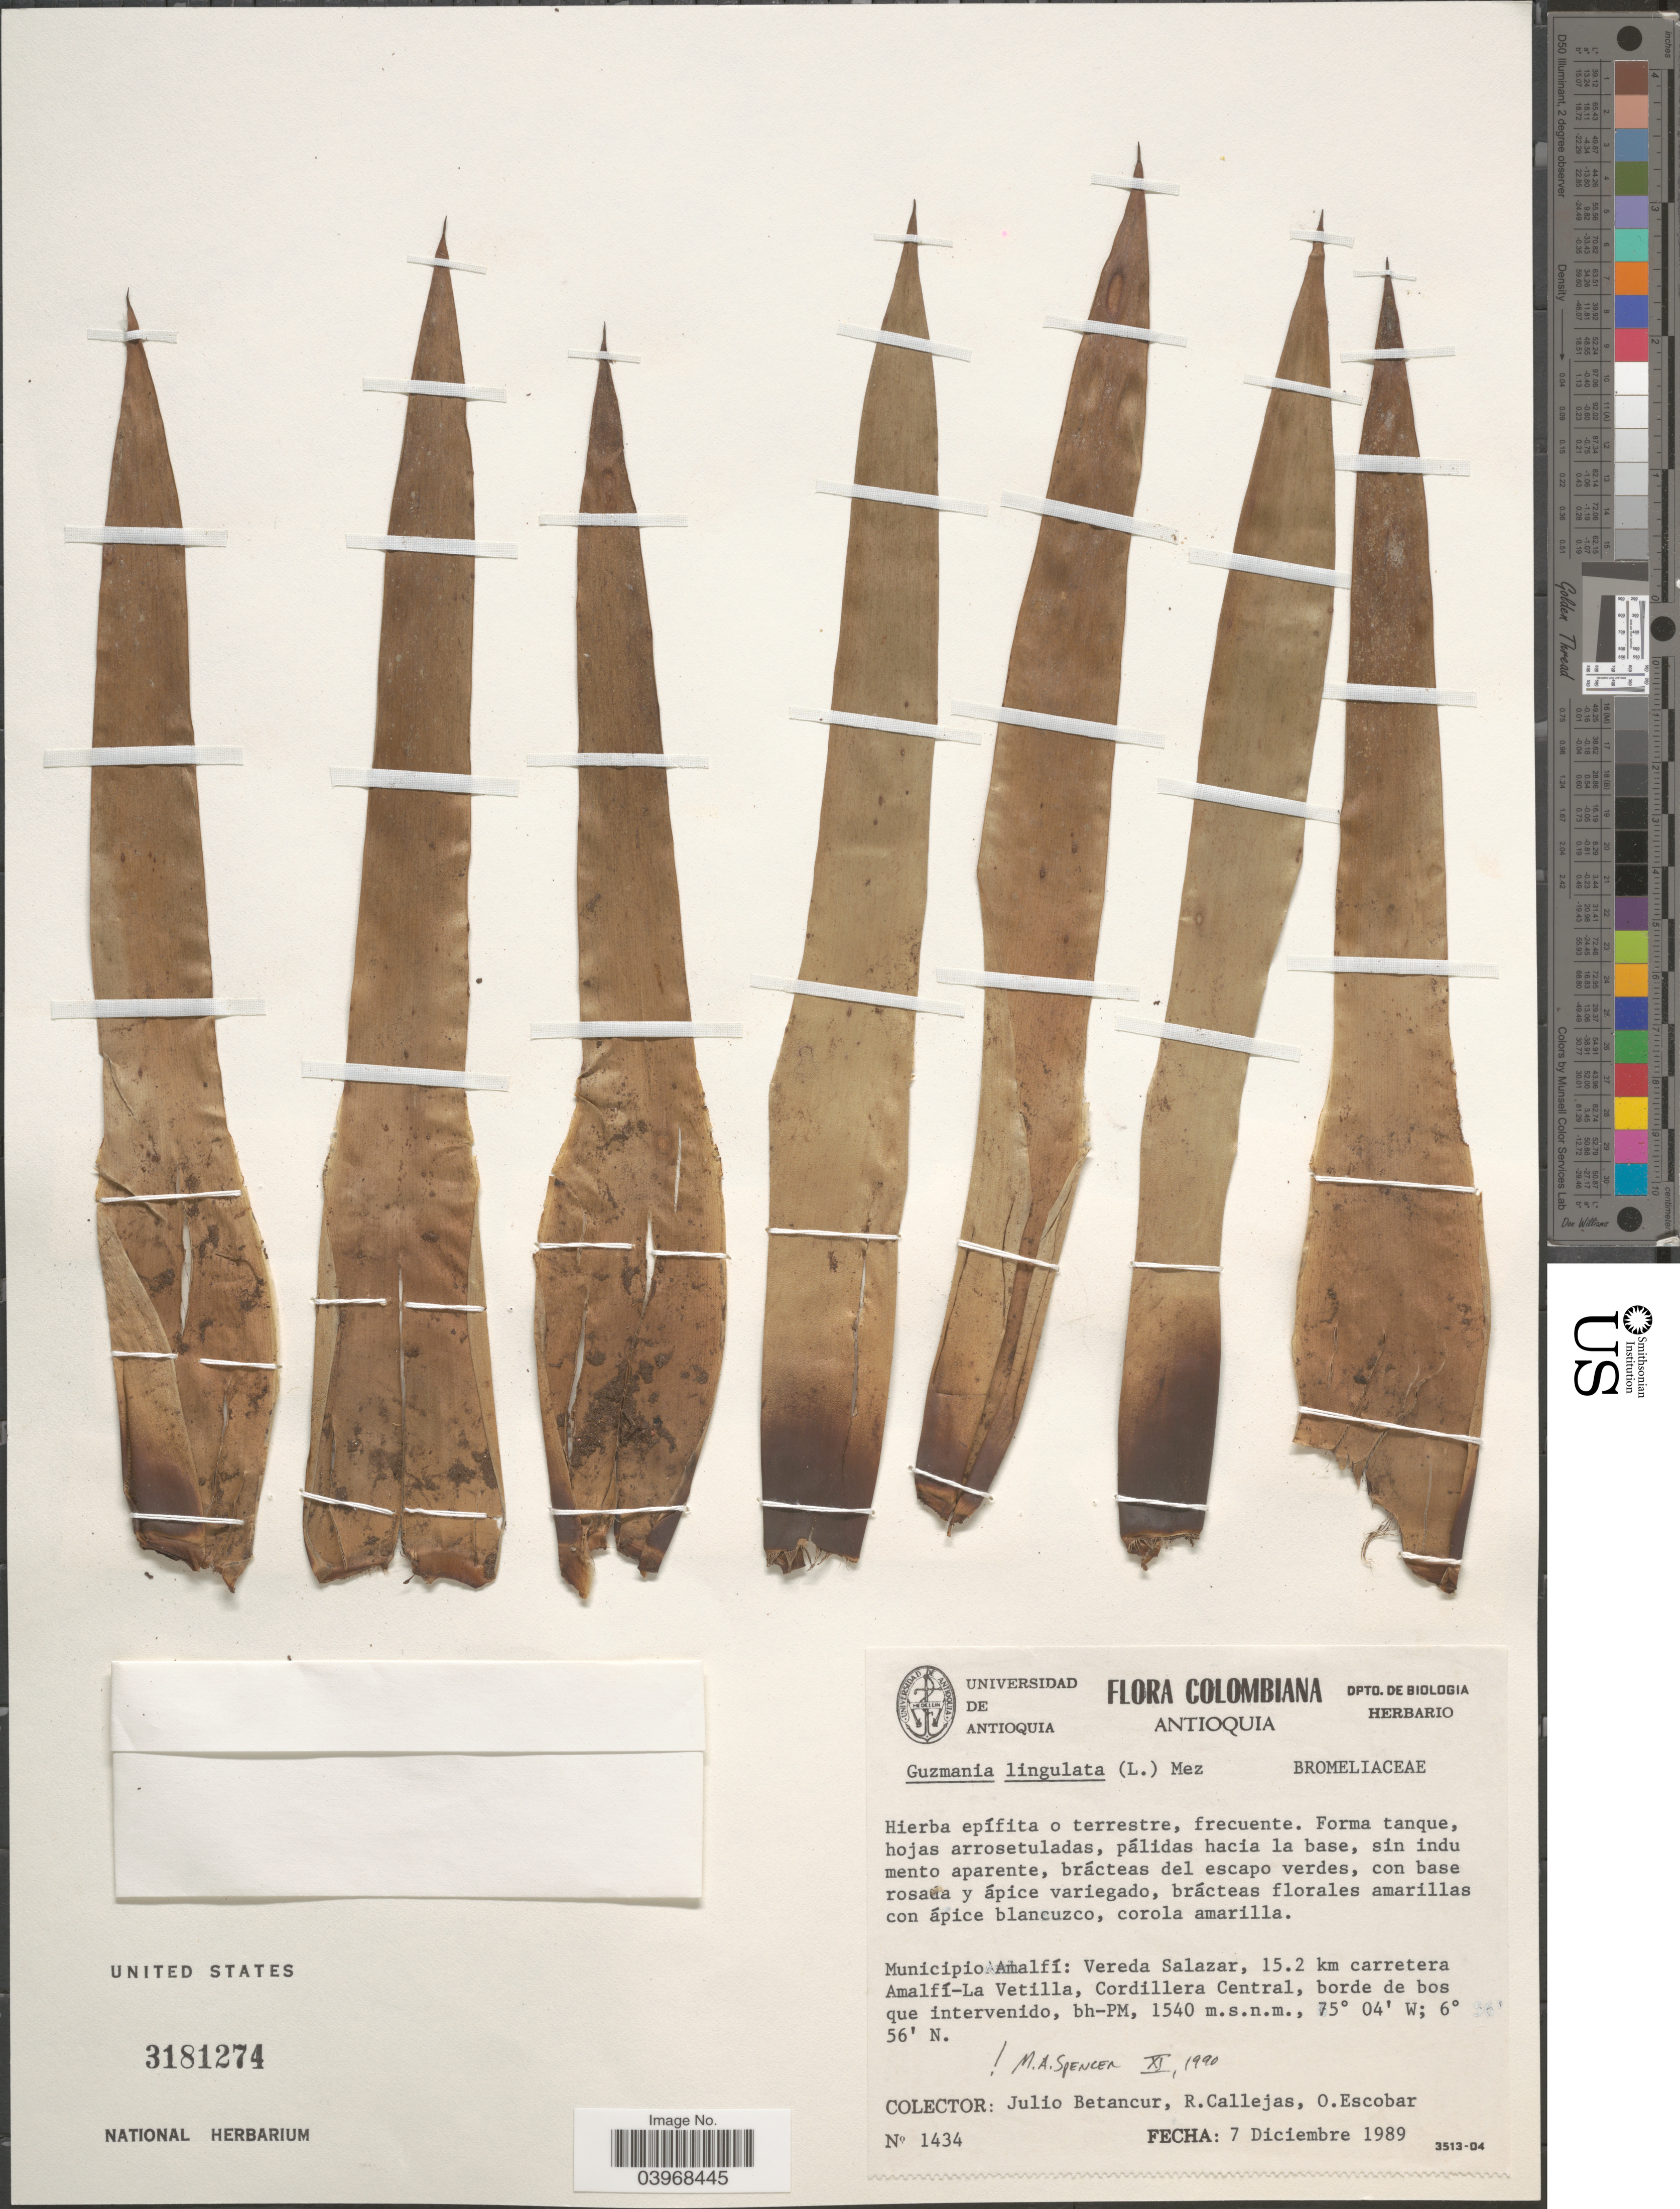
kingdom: Plantae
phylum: Tracheophyta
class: Liliopsida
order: Poales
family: Bromeliaceae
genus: Guzmania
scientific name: Guzmania lingulata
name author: (L.) Mez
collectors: J. Betancur, R. Callejas & O. Escobar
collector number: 1434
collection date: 1989-12-07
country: Colombia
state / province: Antioquia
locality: Municipio Amalfí: Vereda Salazar, 15.2 km carretera Amalfí-La Vetilla, Cordillera Central.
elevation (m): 1540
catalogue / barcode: US 3181274